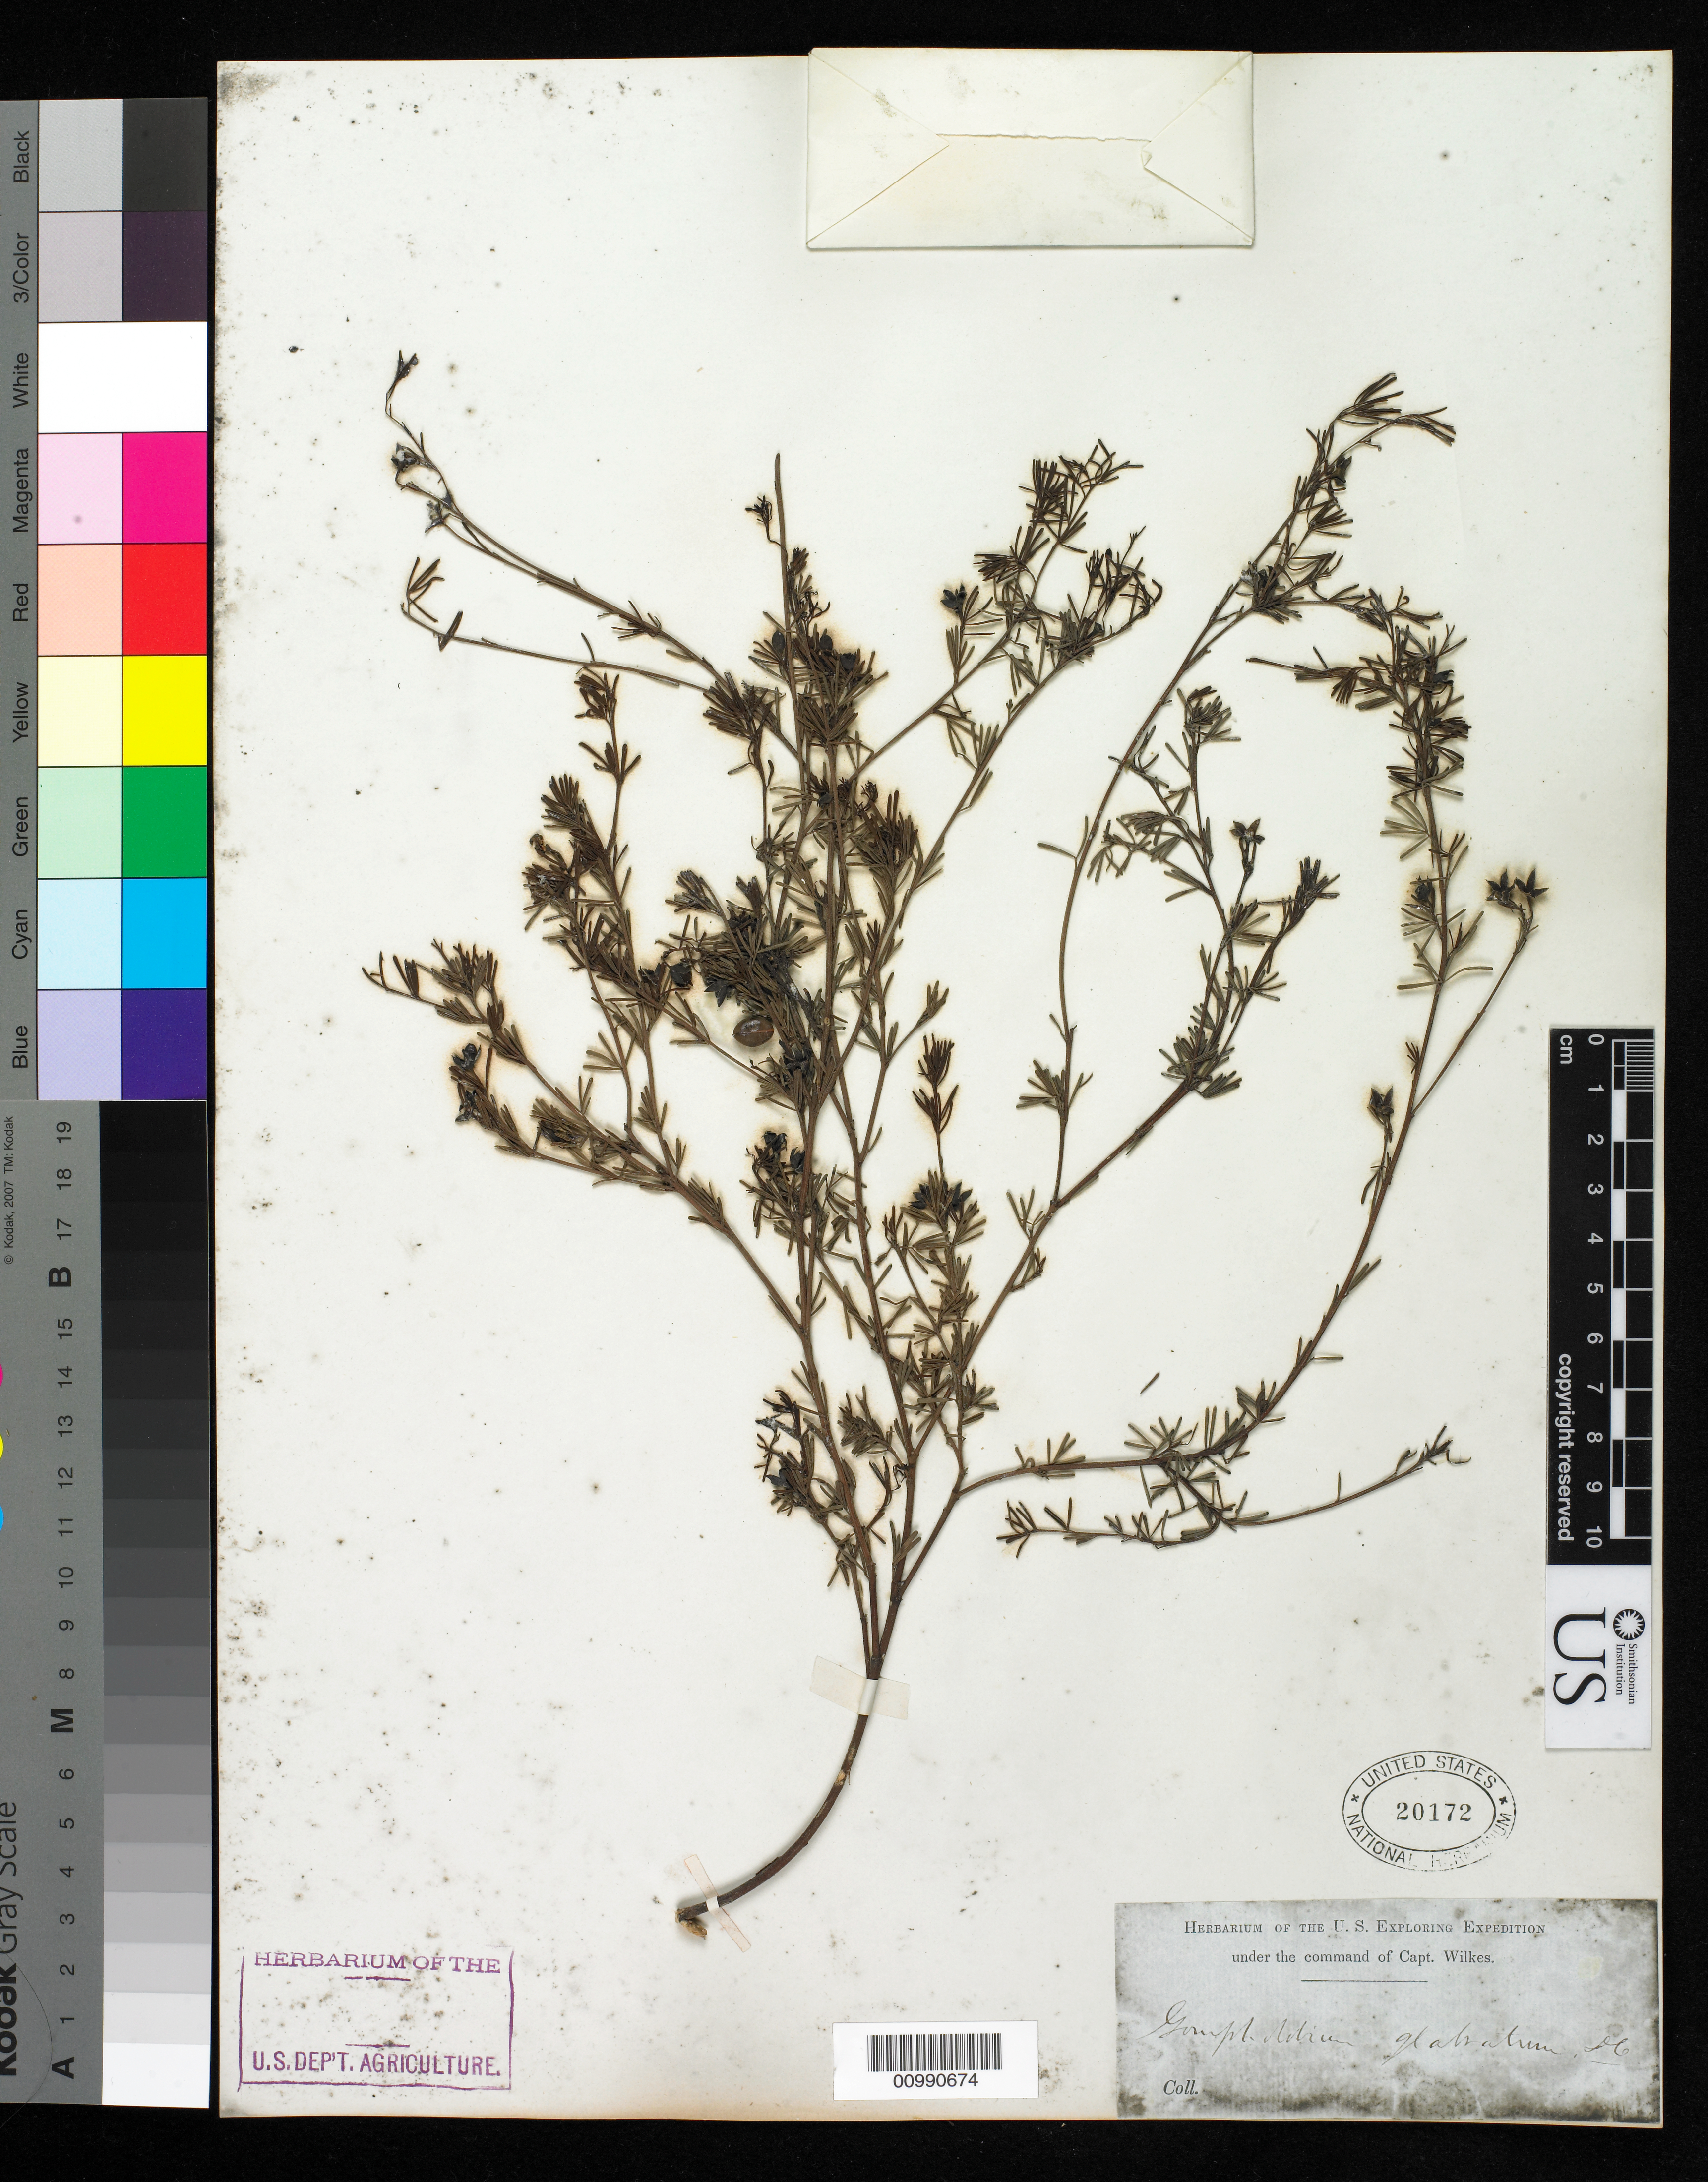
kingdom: Plantae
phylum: Tracheophyta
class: Magnoliopsida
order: Fabales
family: Fabaceae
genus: Gompholobium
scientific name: Gompholobium glabratum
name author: DC.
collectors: Wilkes Explor. Exped.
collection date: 1838/1842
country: Australia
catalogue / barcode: US 20172